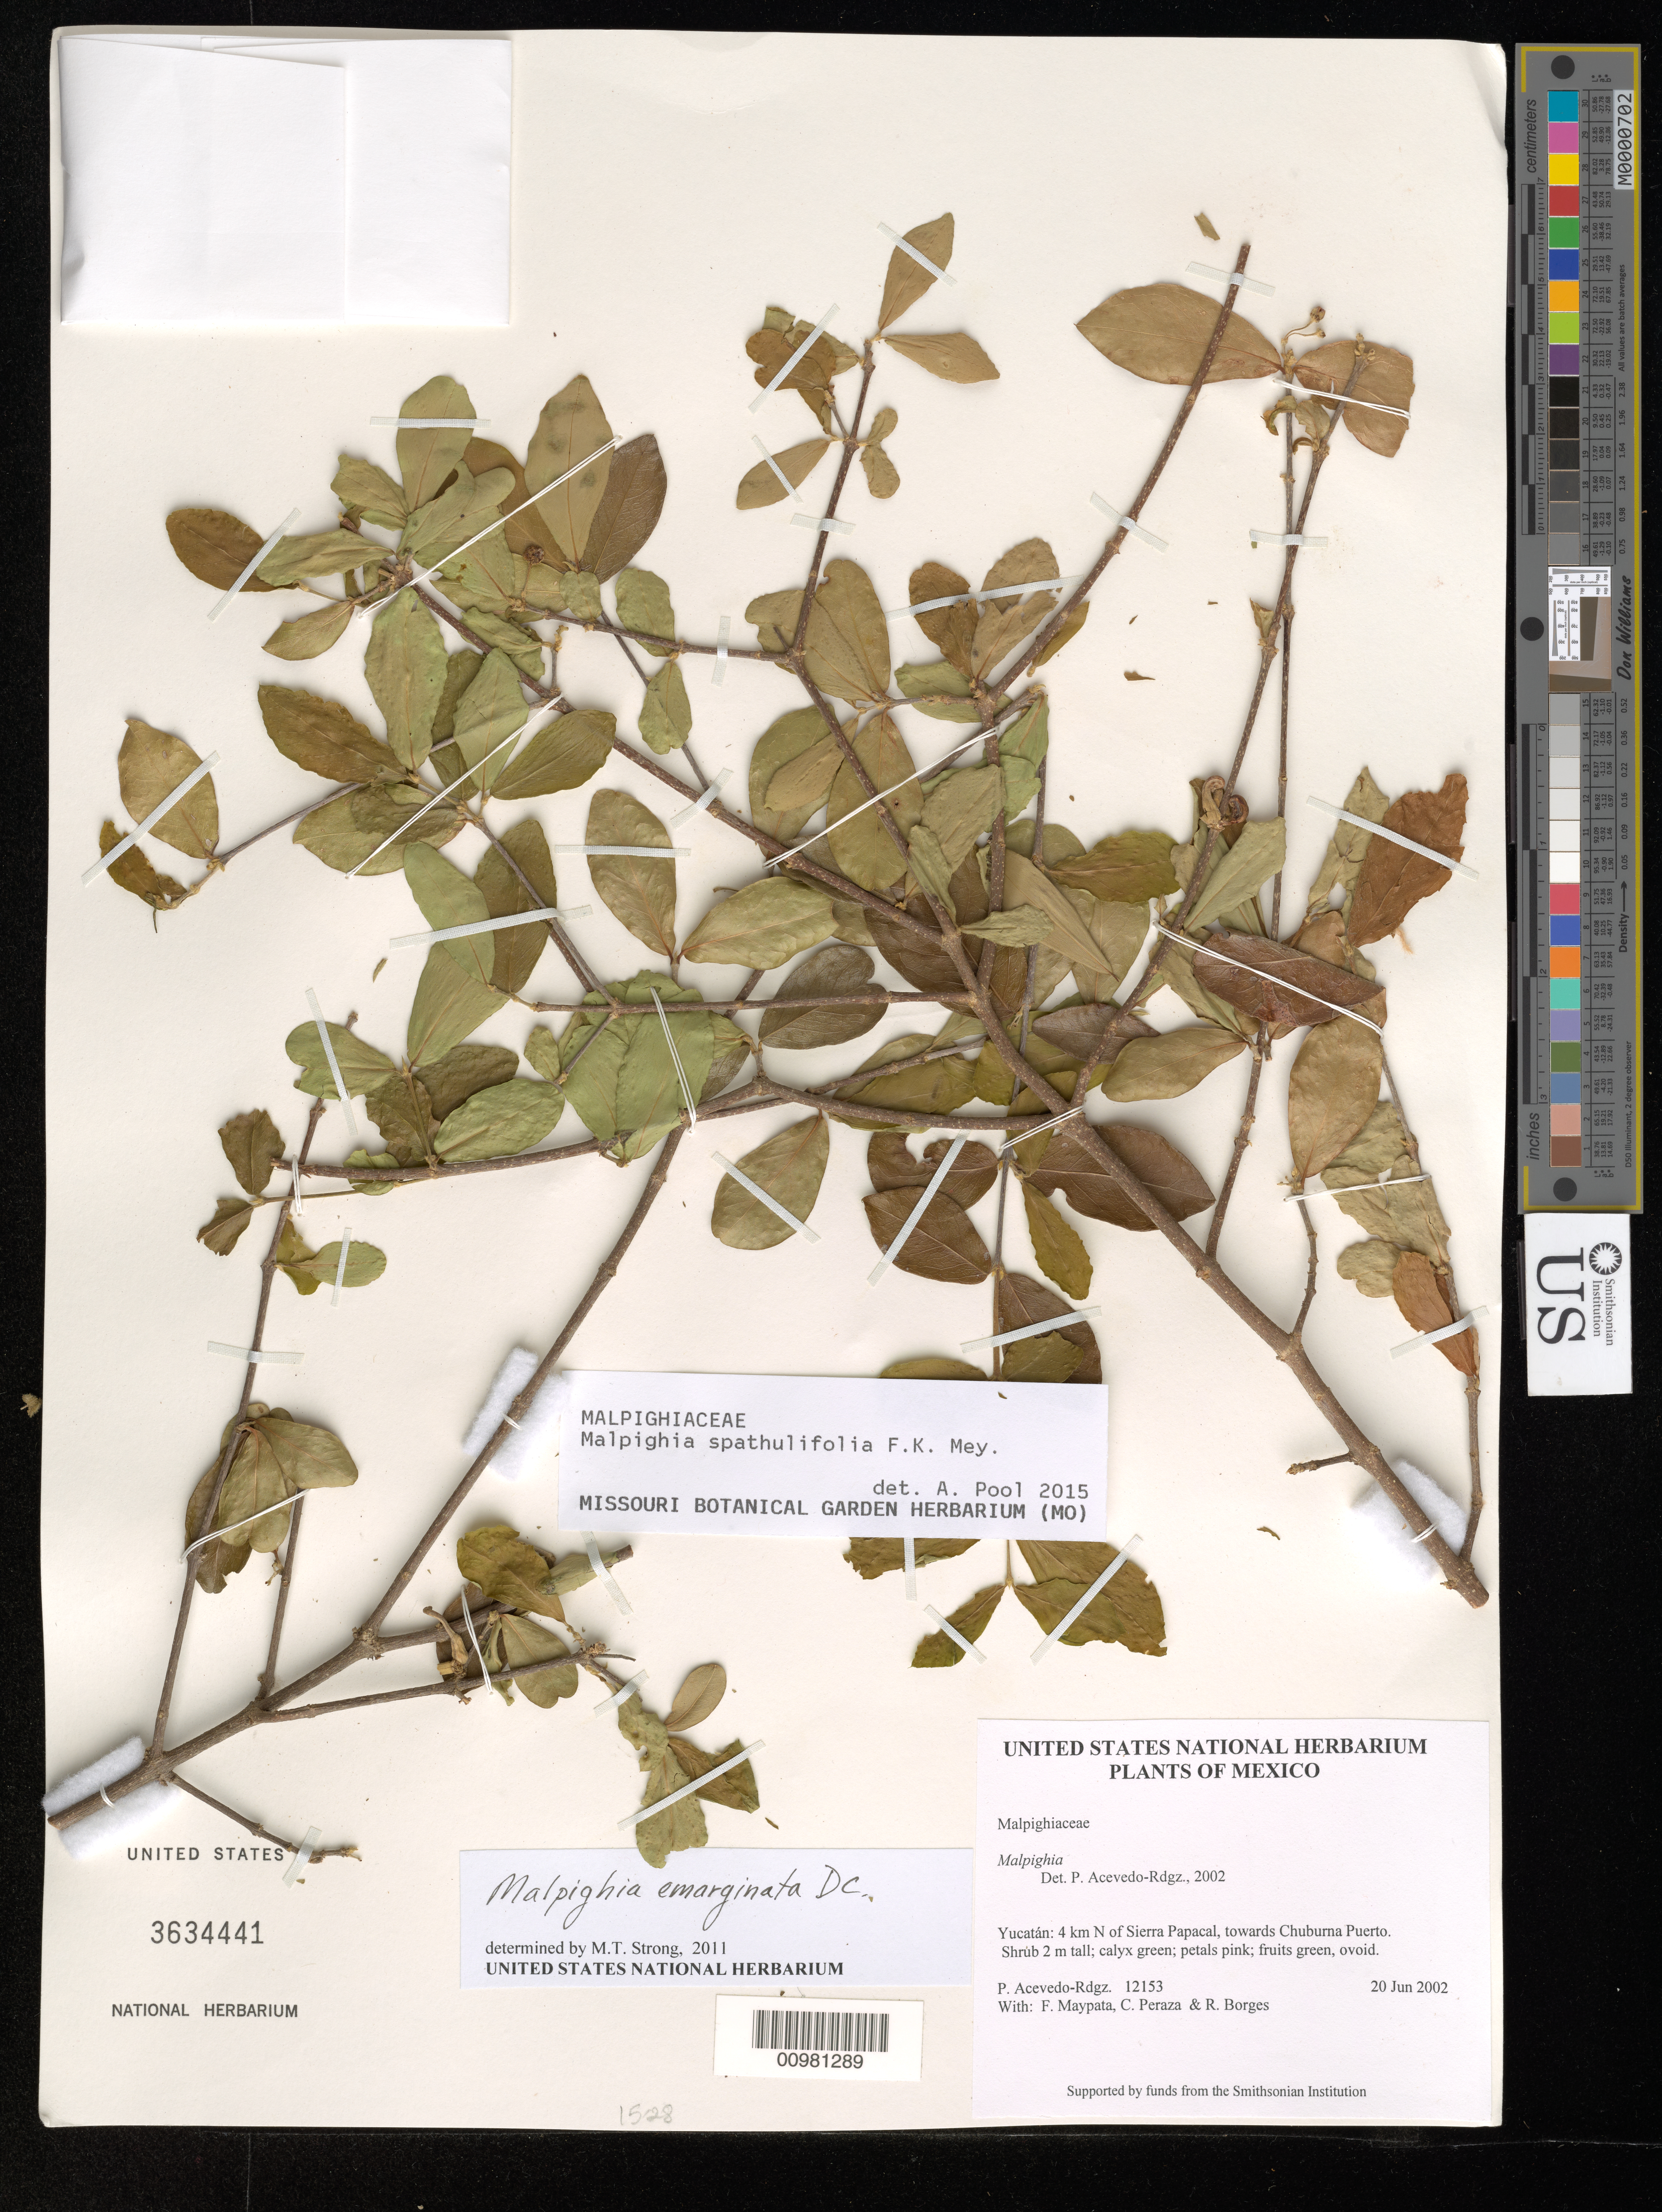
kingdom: Plantae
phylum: Tracheophyta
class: Magnoliopsida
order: Malpighiales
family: Malpighiaceae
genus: Malpighia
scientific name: Malpighia spathulifolia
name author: F.K. Mey.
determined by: Pool, A., (MO), Missouri Botanical Garden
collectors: P. Acevedo-Rodr., F. Maypata, C. Peraza & R. Borges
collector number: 12153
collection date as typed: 20 Jun 2002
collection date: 2002-06-20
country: Mexico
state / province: Yucatán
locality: Yucatán: 4 km N of Sierra Papacal, towards Chuburna Puerto.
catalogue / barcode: US 3634441